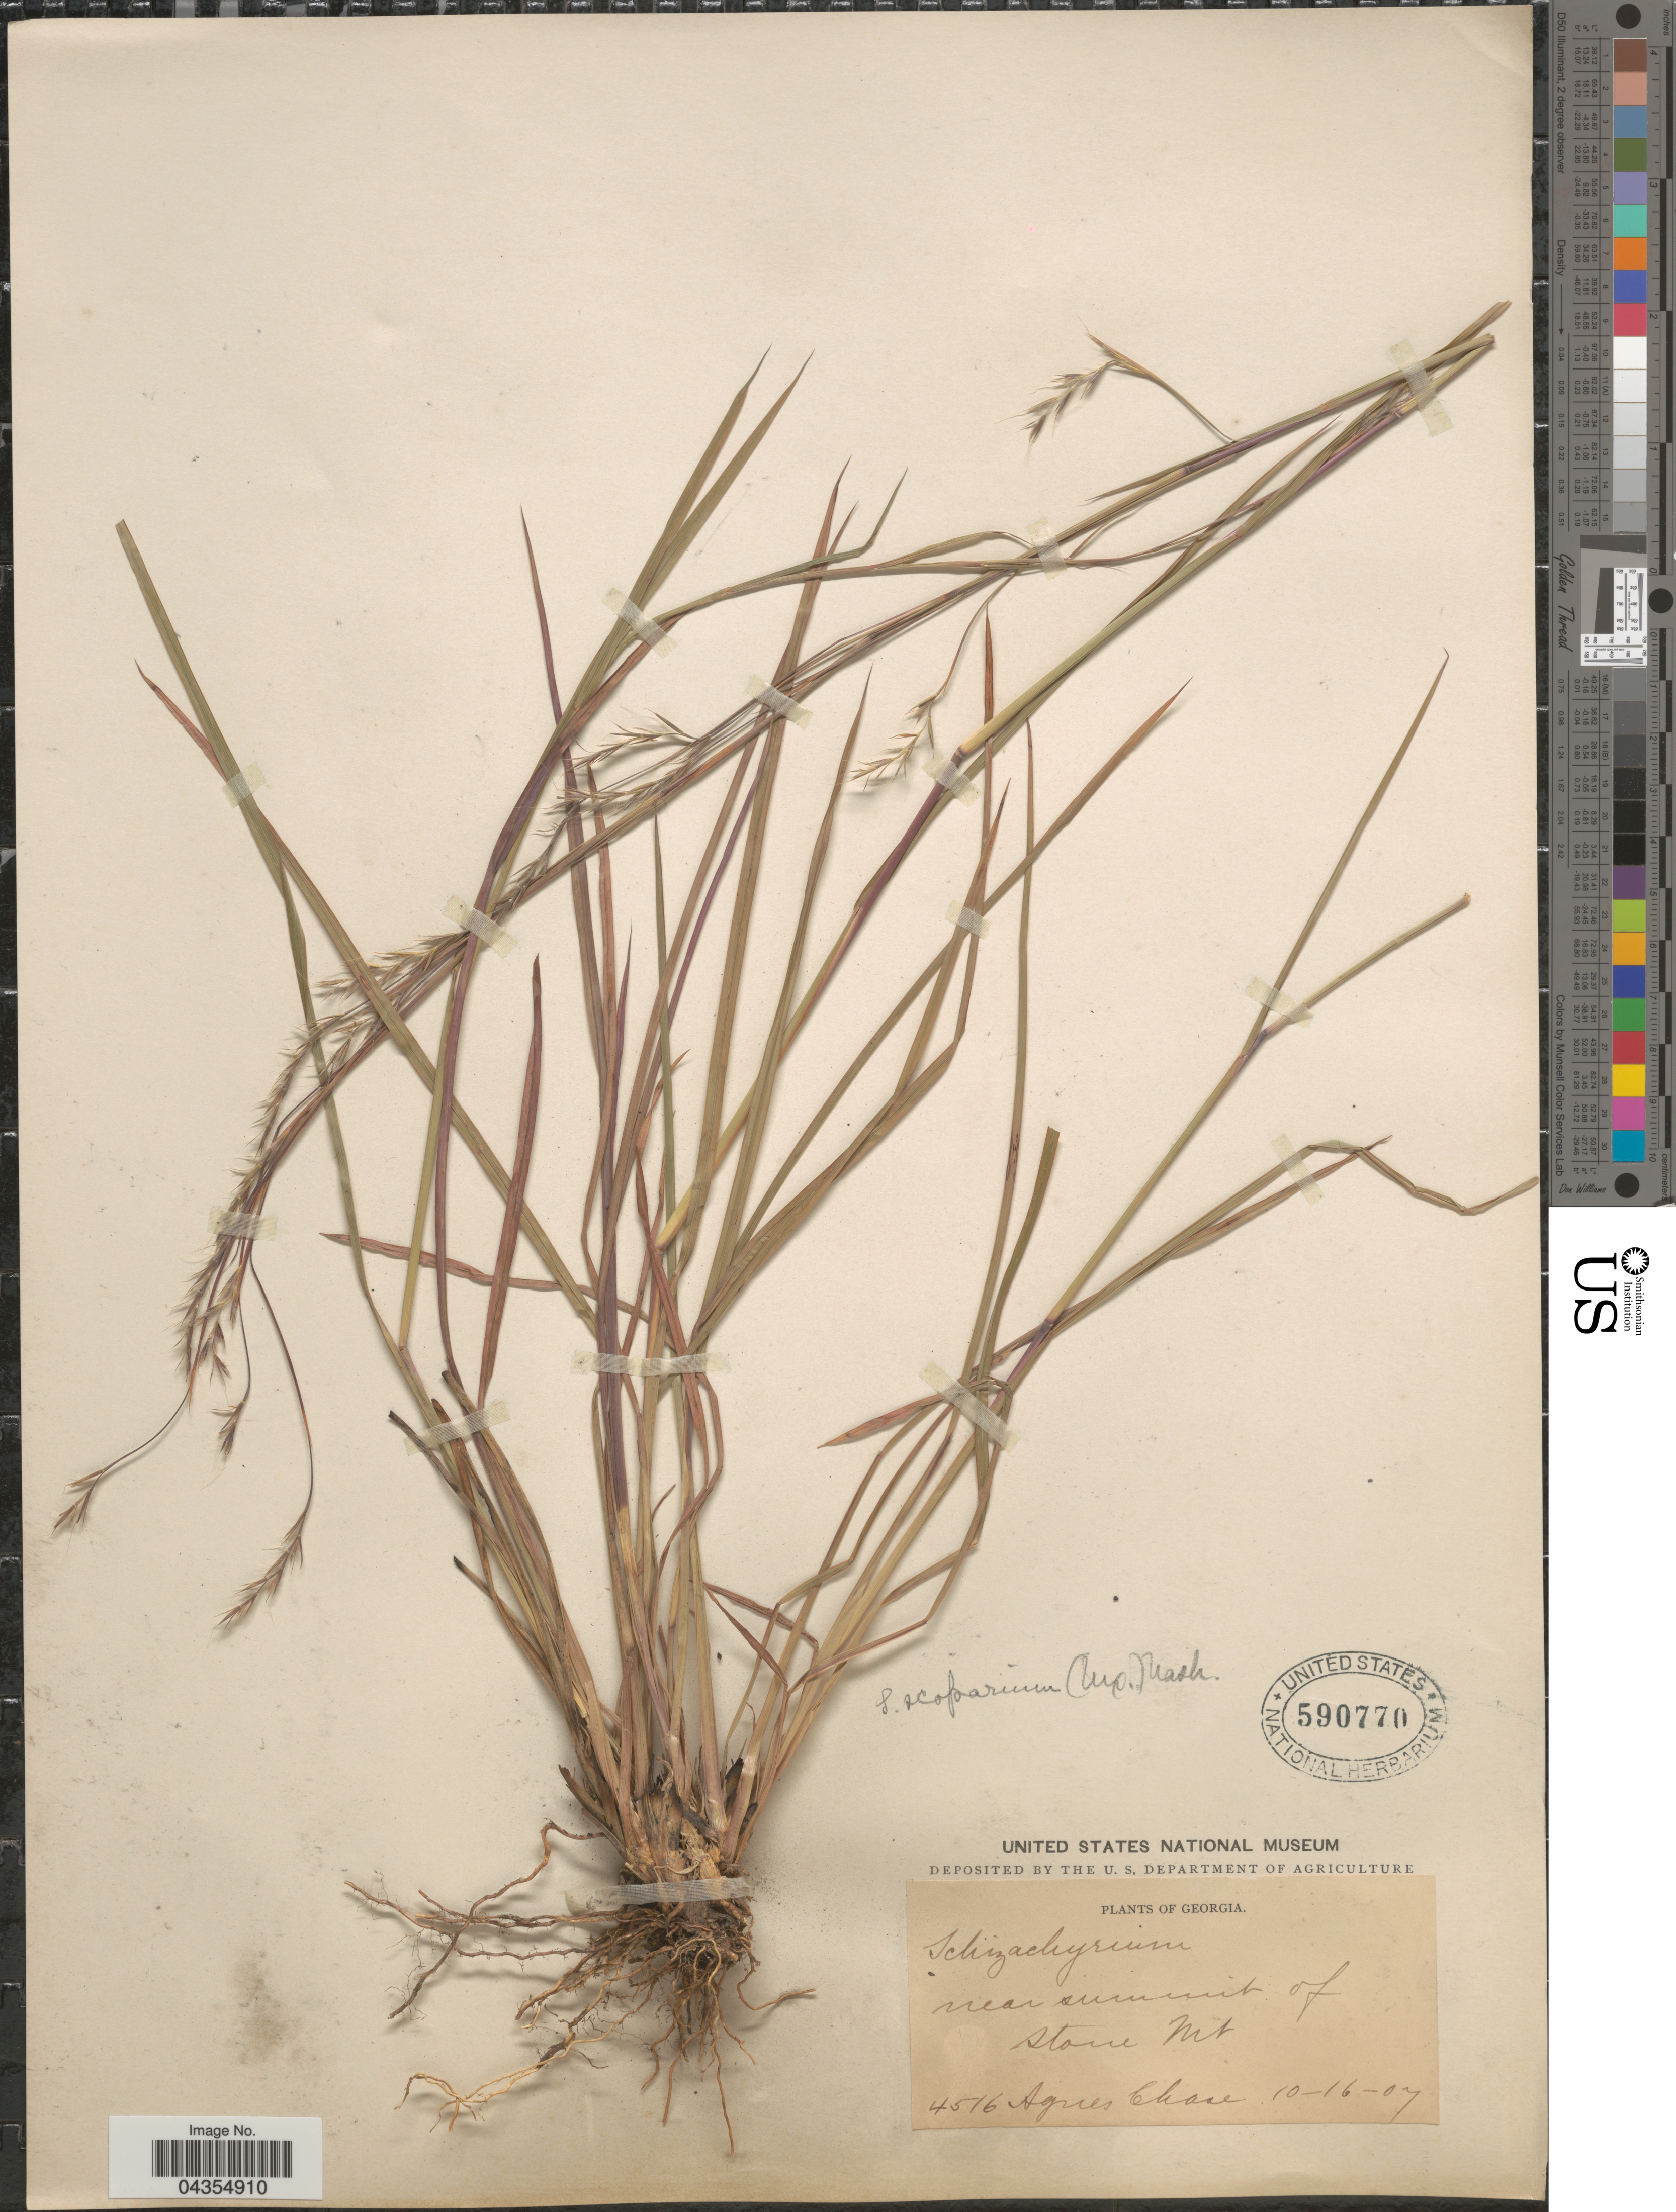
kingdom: Plantae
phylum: Tracheophyta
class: Liliopsida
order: Poales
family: Poaceae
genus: Schizachyrium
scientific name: Schizachyrium sanguineum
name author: (Retz.) Alston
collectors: A. Chase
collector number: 4516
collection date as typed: Transcribed d/m/y: 16/10/7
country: United States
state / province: Georgia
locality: Near summit of Stone Mt.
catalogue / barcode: US 590770